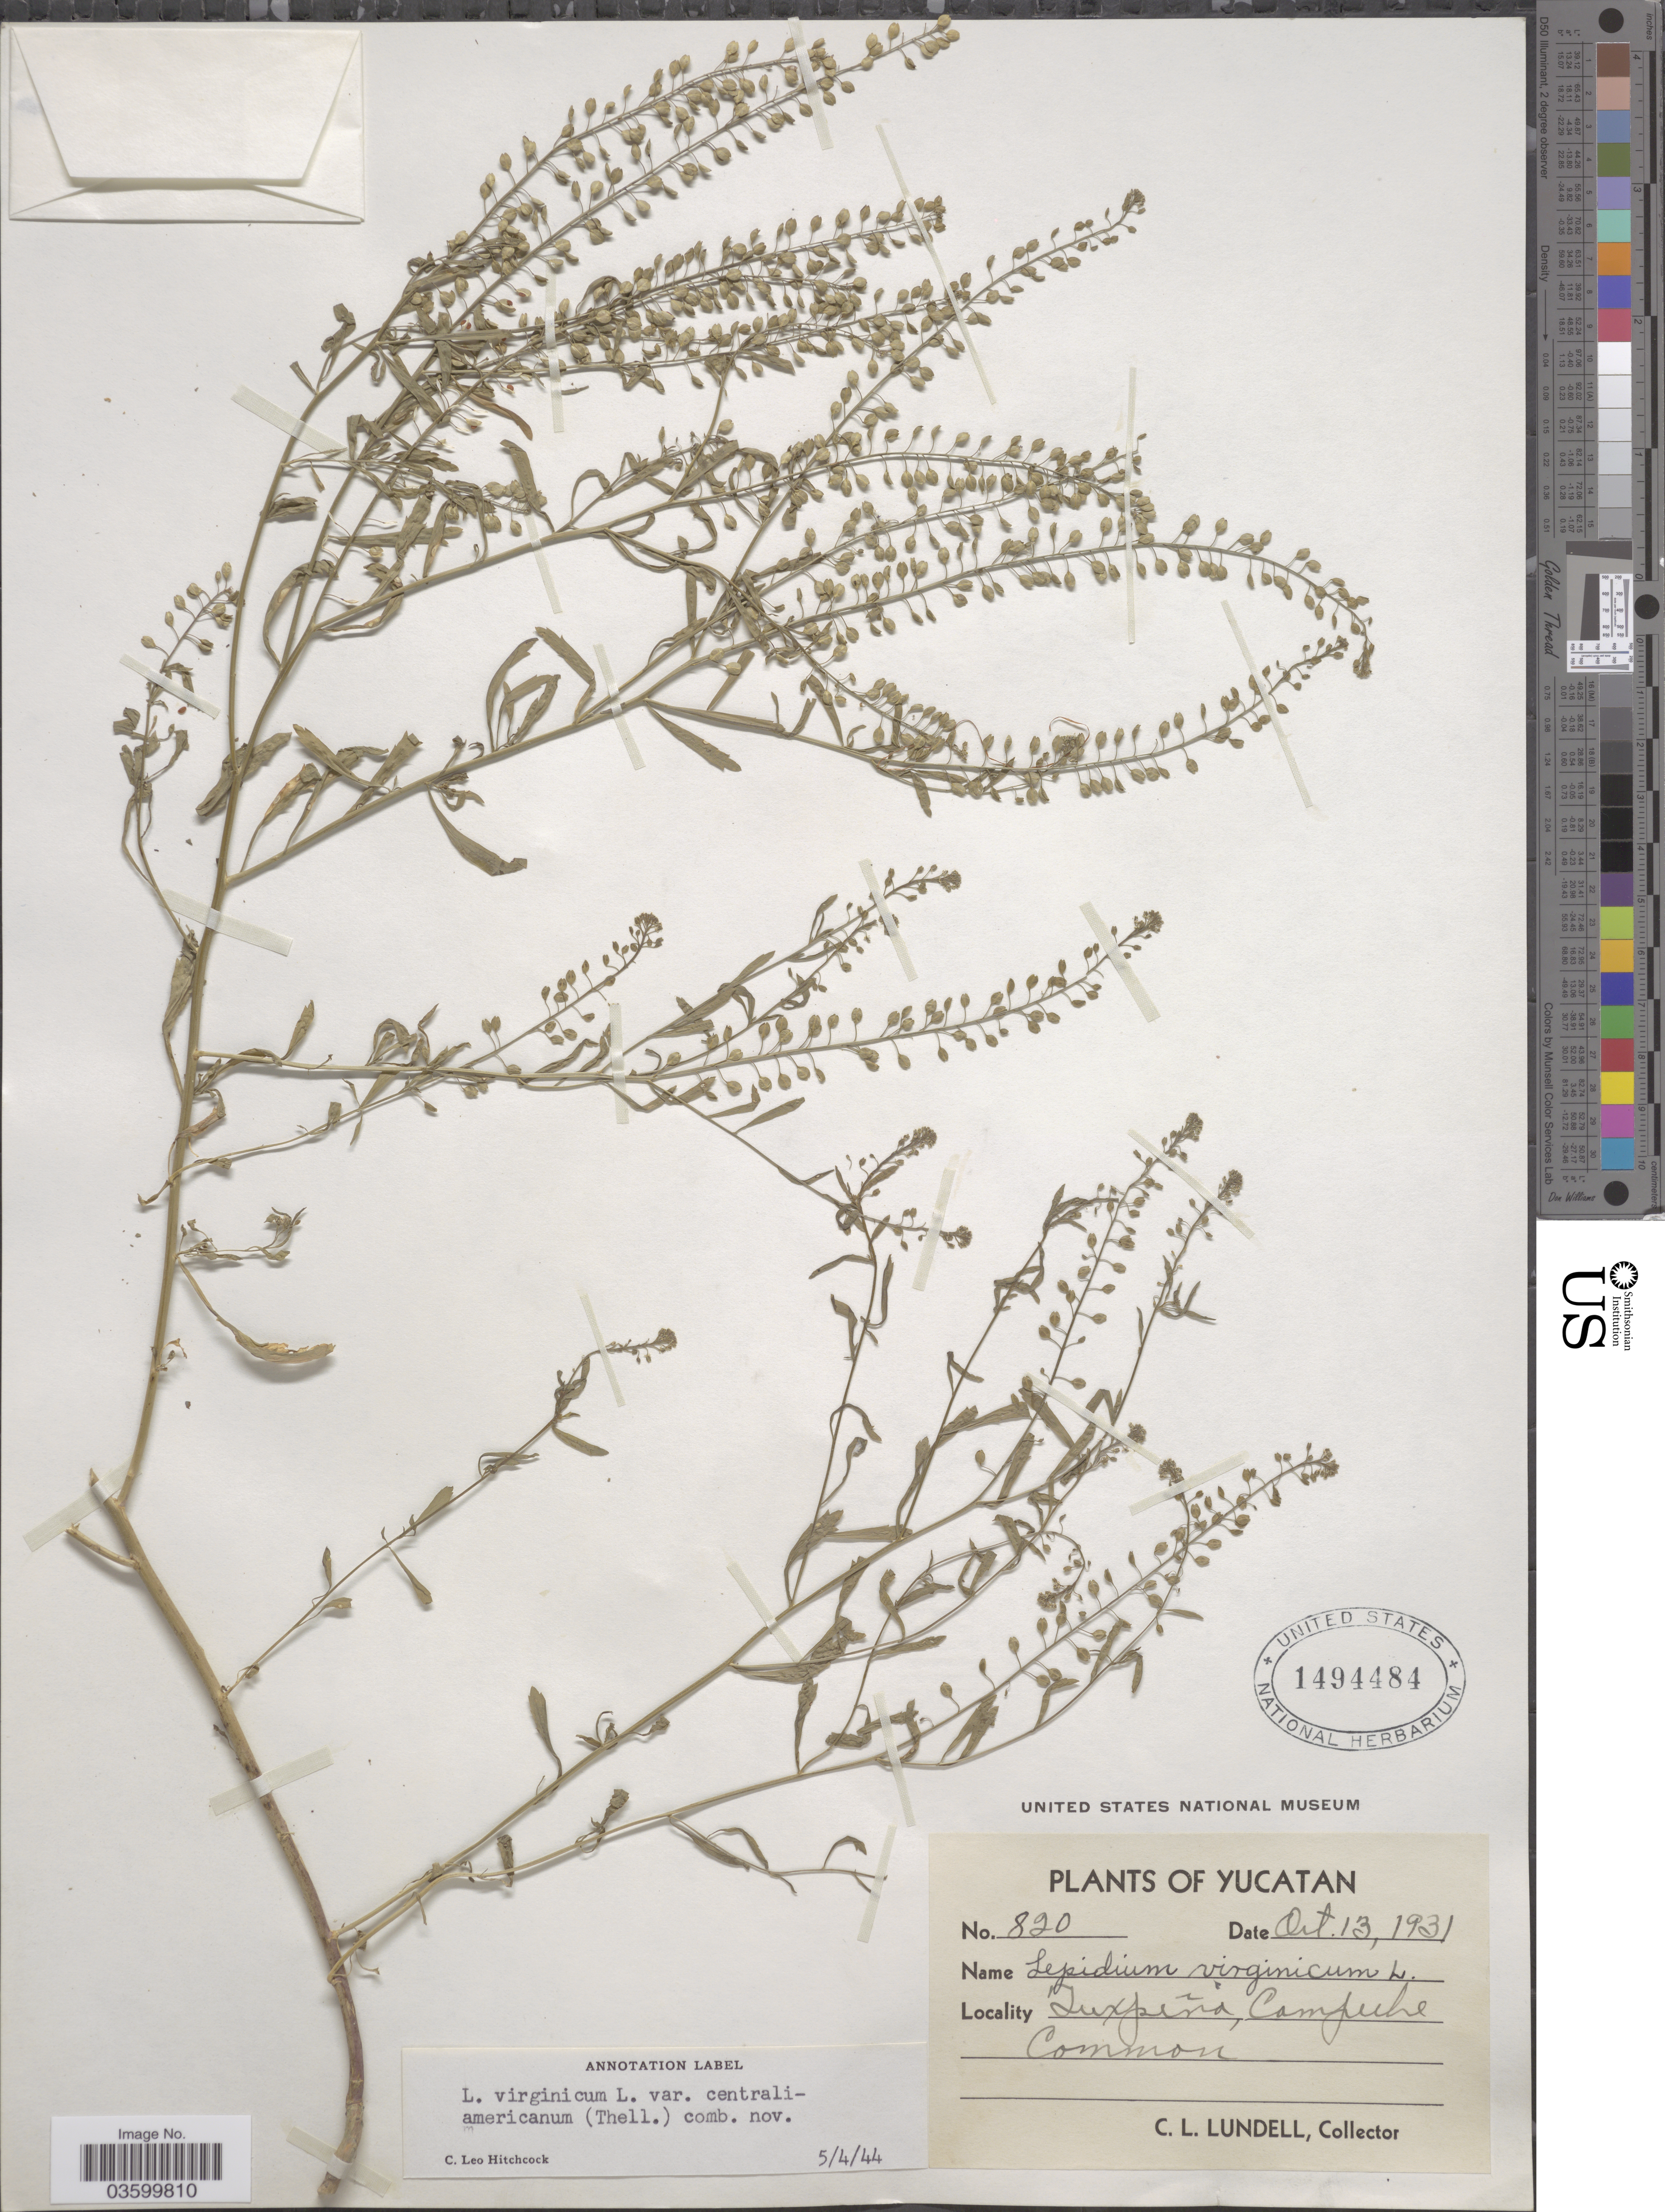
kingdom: Plantae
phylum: Tracheophyta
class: Magnoliopsida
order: Brassicales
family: Brassicaceae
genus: Lepidium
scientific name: Lepidium virginicum var. centrali-americanum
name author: (Thell.) C.L. Hitchc.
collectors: C. L. Lundell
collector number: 820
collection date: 1931-10-13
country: Mexico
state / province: Campeche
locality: Tuxpeña.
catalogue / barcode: US 1494484